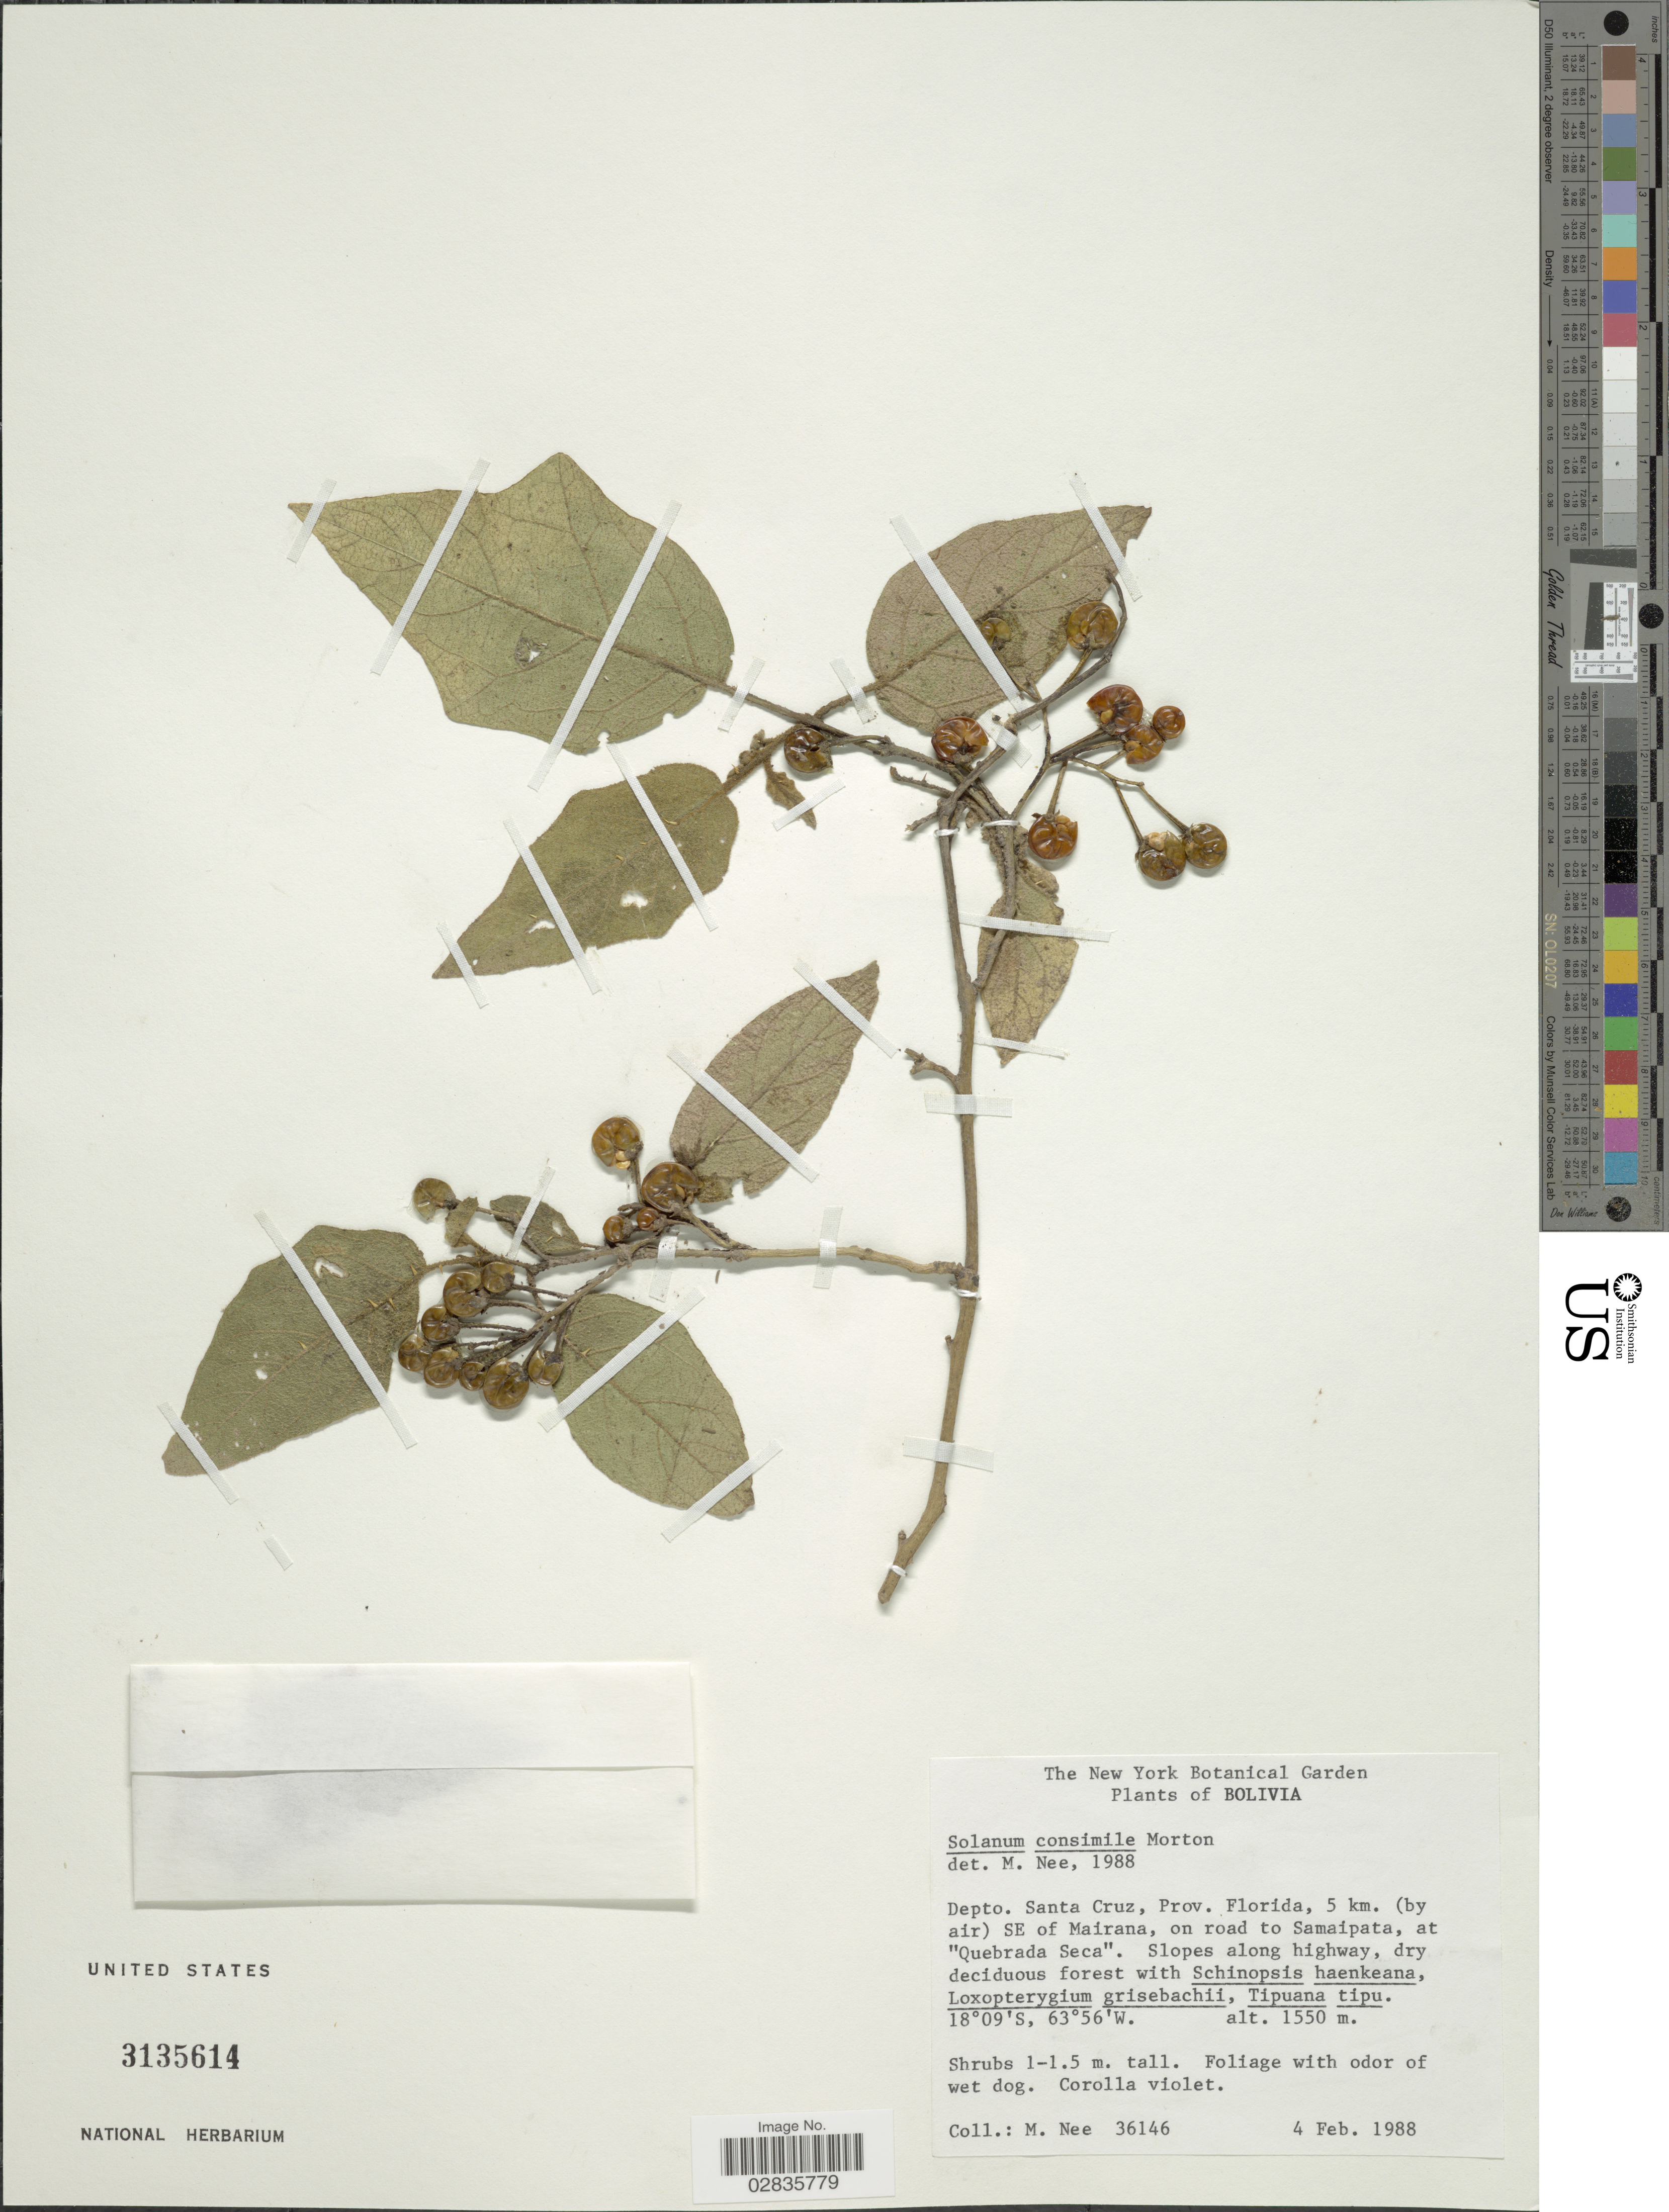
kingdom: Plantae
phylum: Tracheophyta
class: Magnoliopsida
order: Solanales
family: Solanaceae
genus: Solanum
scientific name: Solanum consimile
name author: C.V. Morton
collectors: M. Nee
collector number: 36146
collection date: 1988-02-04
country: Bolivia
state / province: Santa Cruz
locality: Depto. Santa Cruz, Prov. Florida, 5 km. (by air) SE of Mairana, on road to Samaipata, at "Quebrada Seca", slopes along highway.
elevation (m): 1550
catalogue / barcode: US 3135614